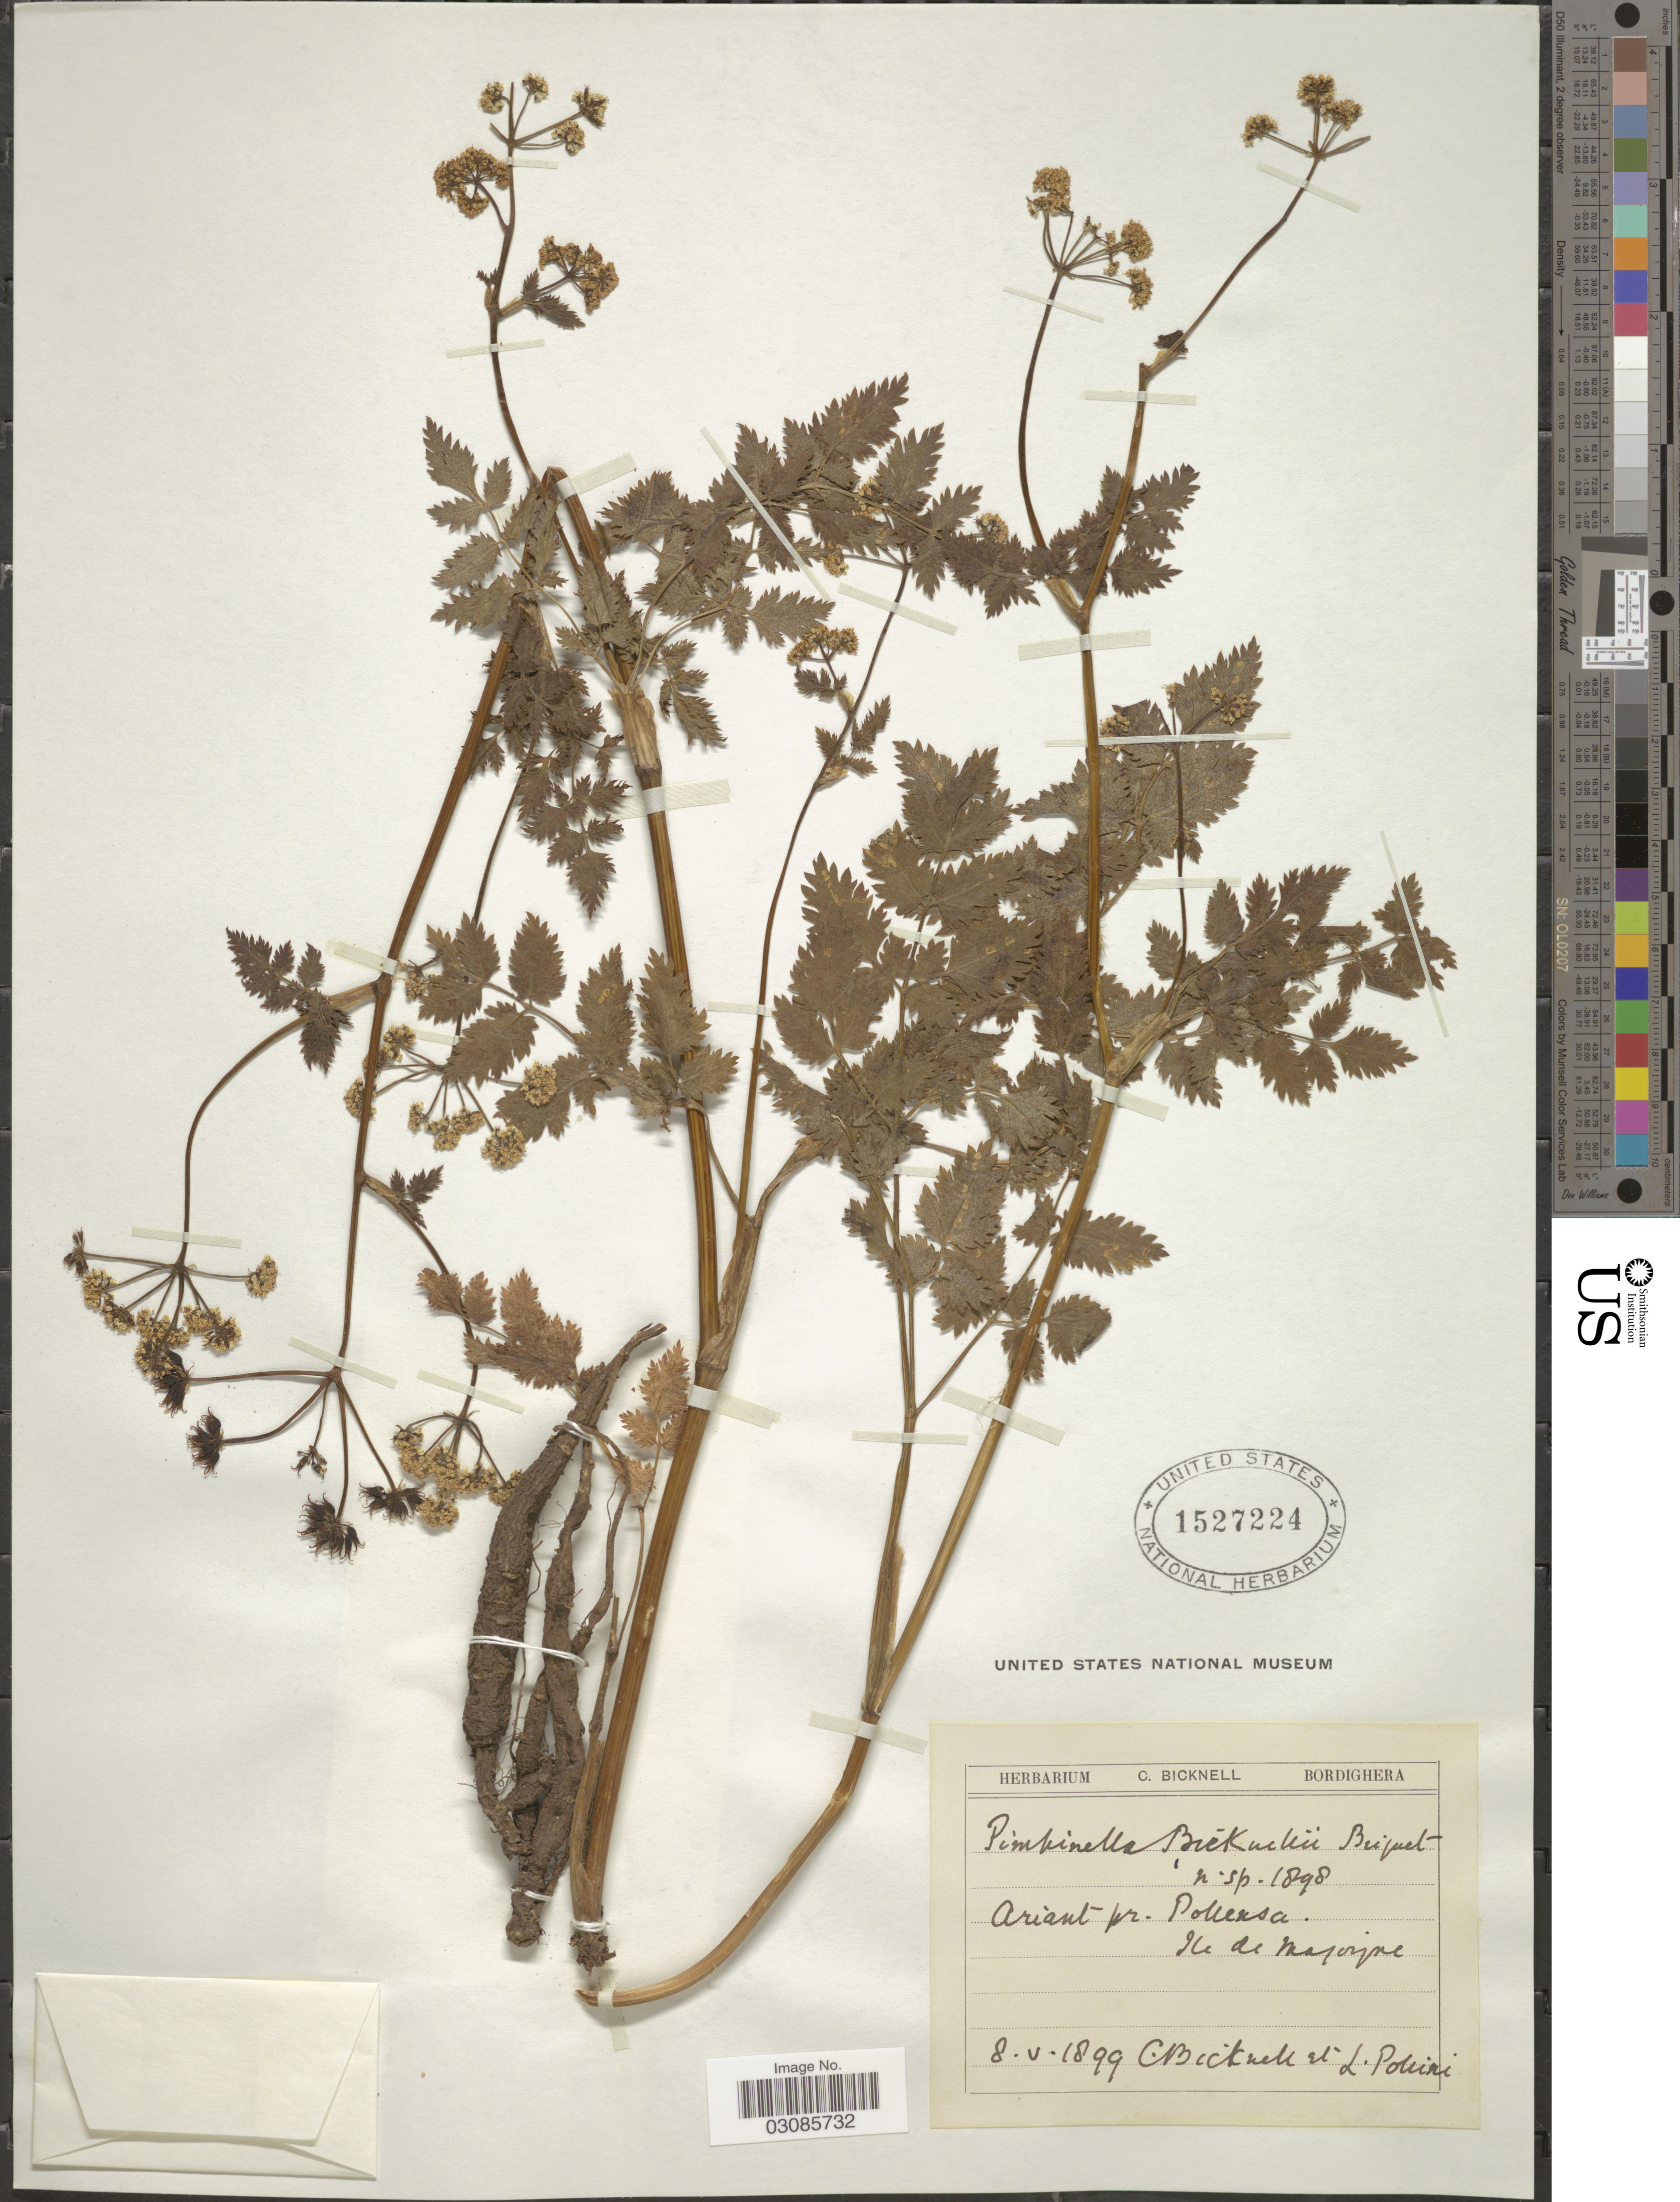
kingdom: Plantae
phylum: Tracheophyta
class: Magnoliopsida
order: Apiales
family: Apiaceae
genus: Pimpinella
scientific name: Pimpinella bicknellii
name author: Briq.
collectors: C. Bicknell & L. Pollini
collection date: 1899-05-08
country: Spain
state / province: Islas Baleares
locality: Ariant pr. Pollensa. Ile de Majorque.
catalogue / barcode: US 1527224